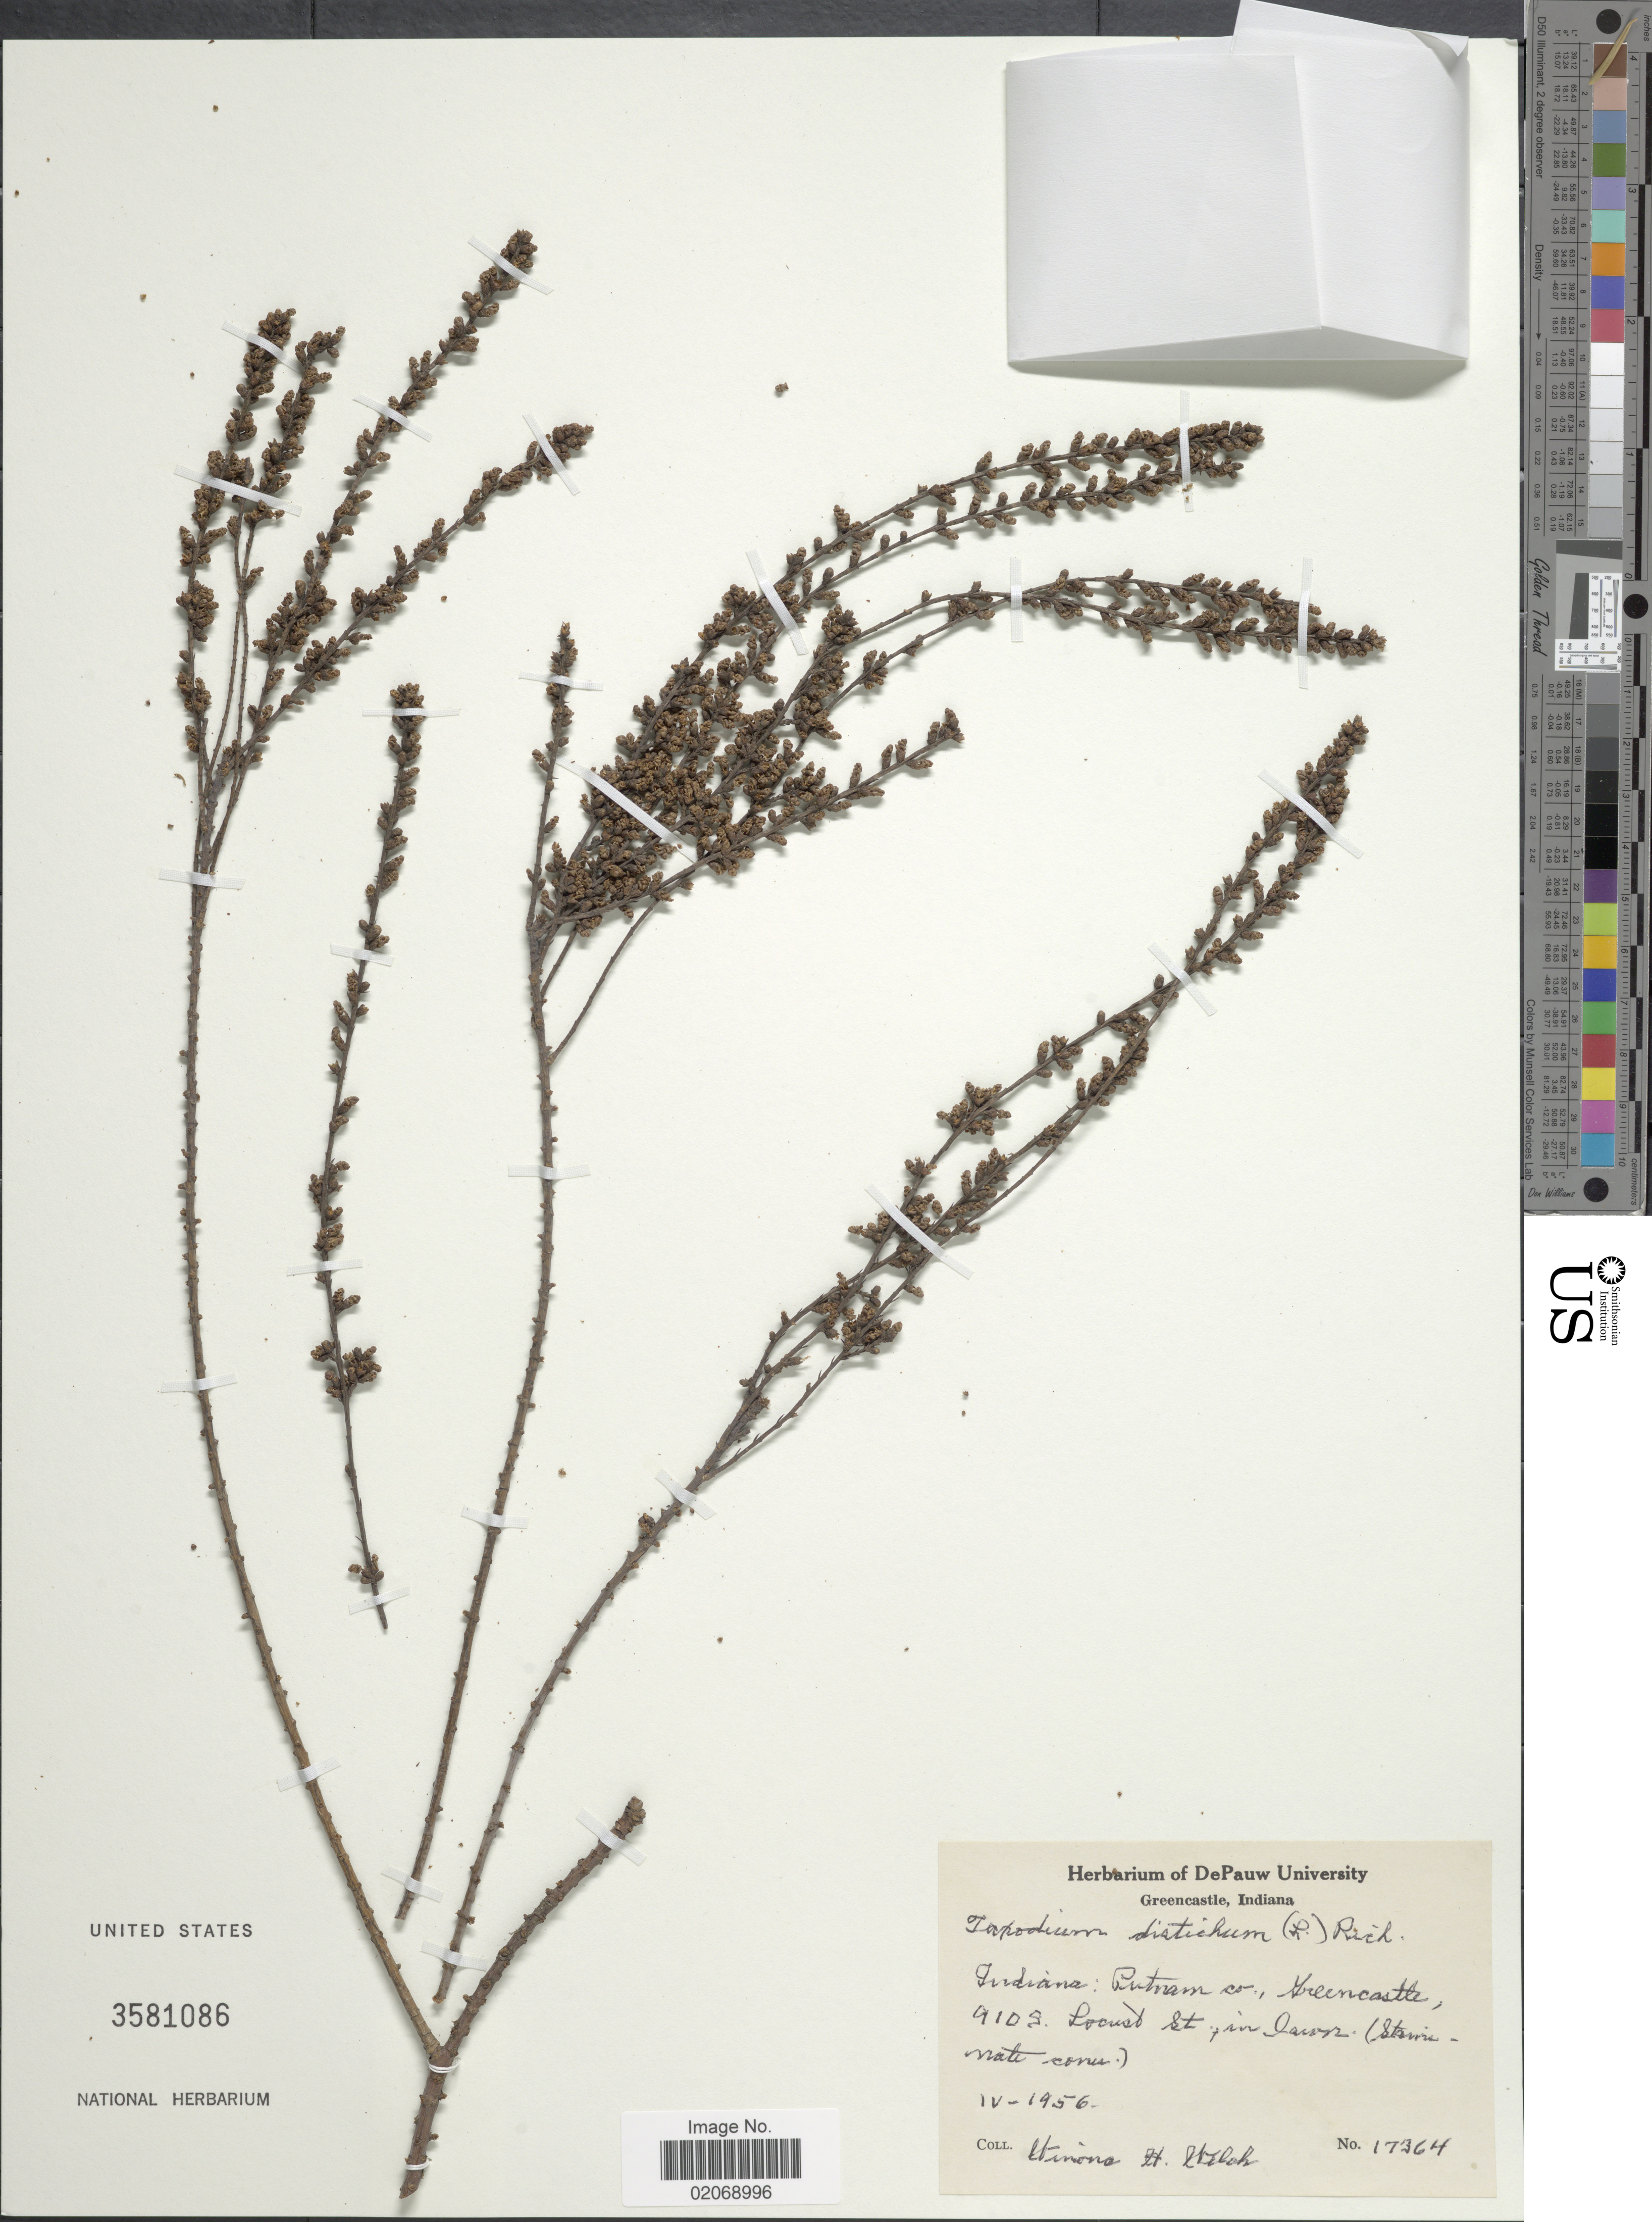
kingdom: Plantae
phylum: Tracheophyta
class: Pinopsida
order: Pinales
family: Cupressaceae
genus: Taxodium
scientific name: Taxodium distichum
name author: (L.) Rich.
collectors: W. H. Welch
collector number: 17364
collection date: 1956-04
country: United States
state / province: Indiana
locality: Putram Co., Greencastle, 910 S.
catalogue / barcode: US 3581086